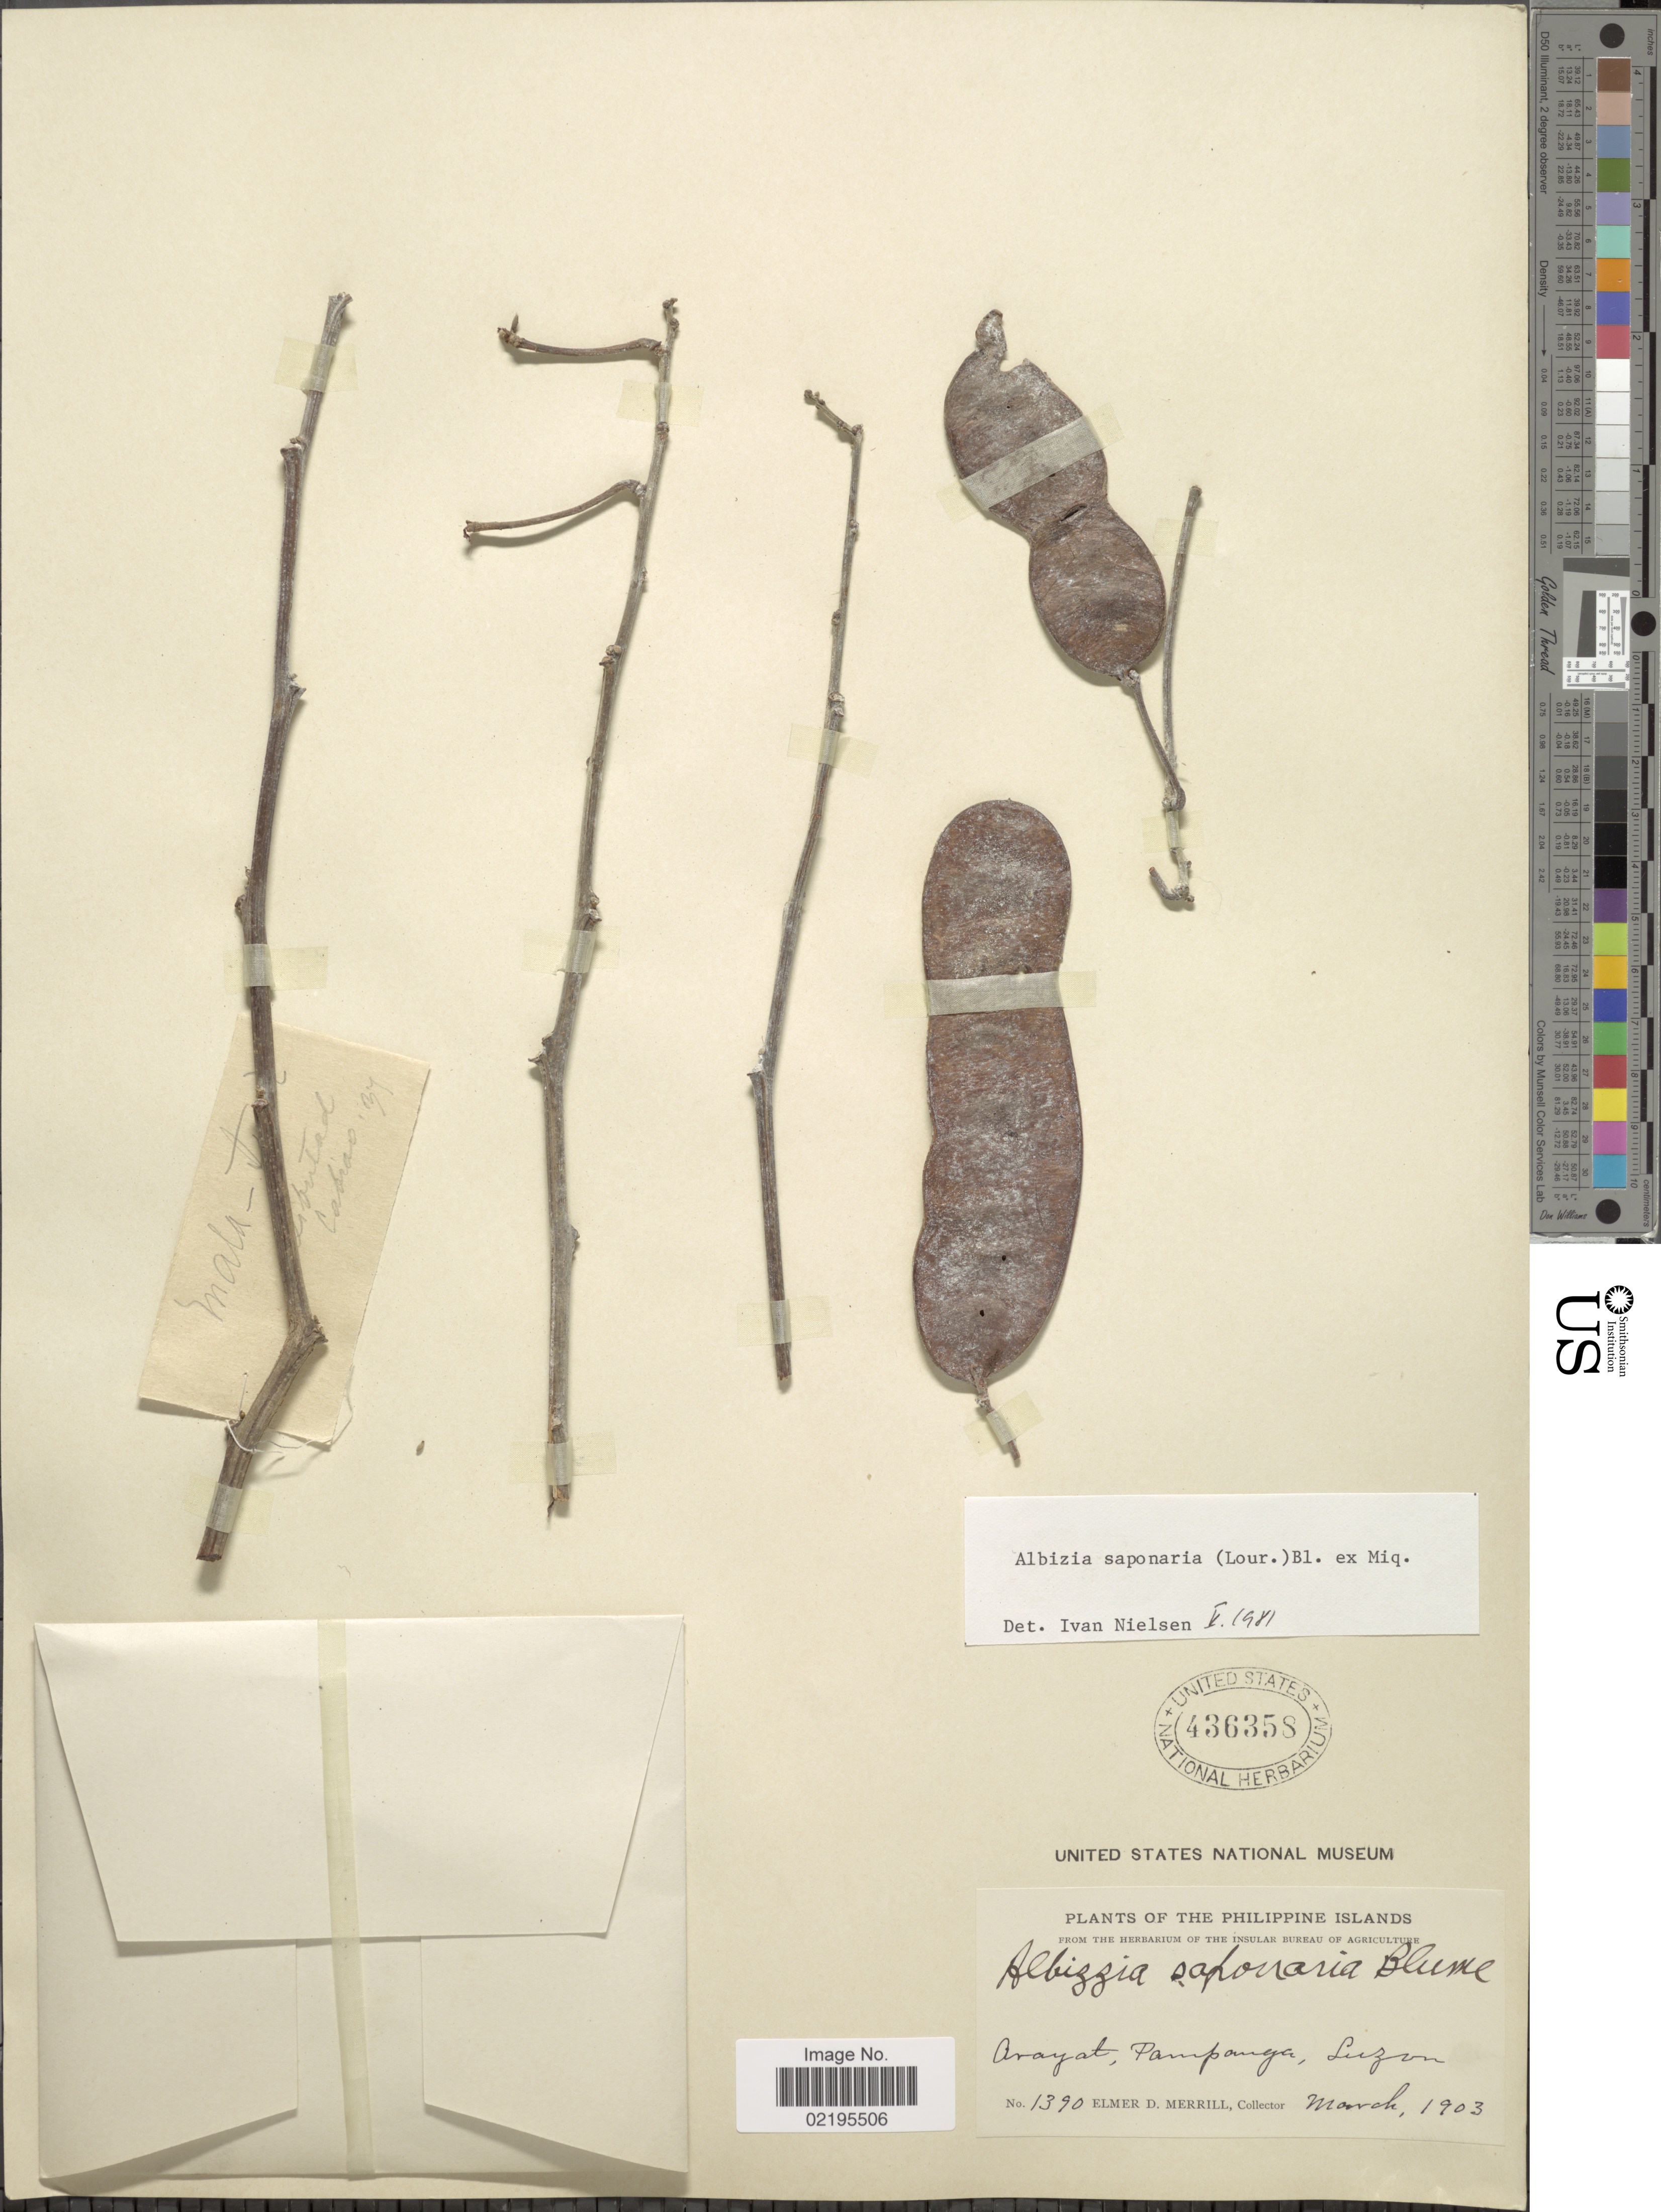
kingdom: Plantae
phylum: Tracheophyta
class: Magnoliopsida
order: Fabales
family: Fabaceae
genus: Albizia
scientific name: Albizia saponaria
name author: (Lour.) Blume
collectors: E. D. Merrill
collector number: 1390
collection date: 1903-03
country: Philippines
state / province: Central Luzon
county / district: Pampanga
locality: Arayat, Pampanga, Luzon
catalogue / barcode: US 436358